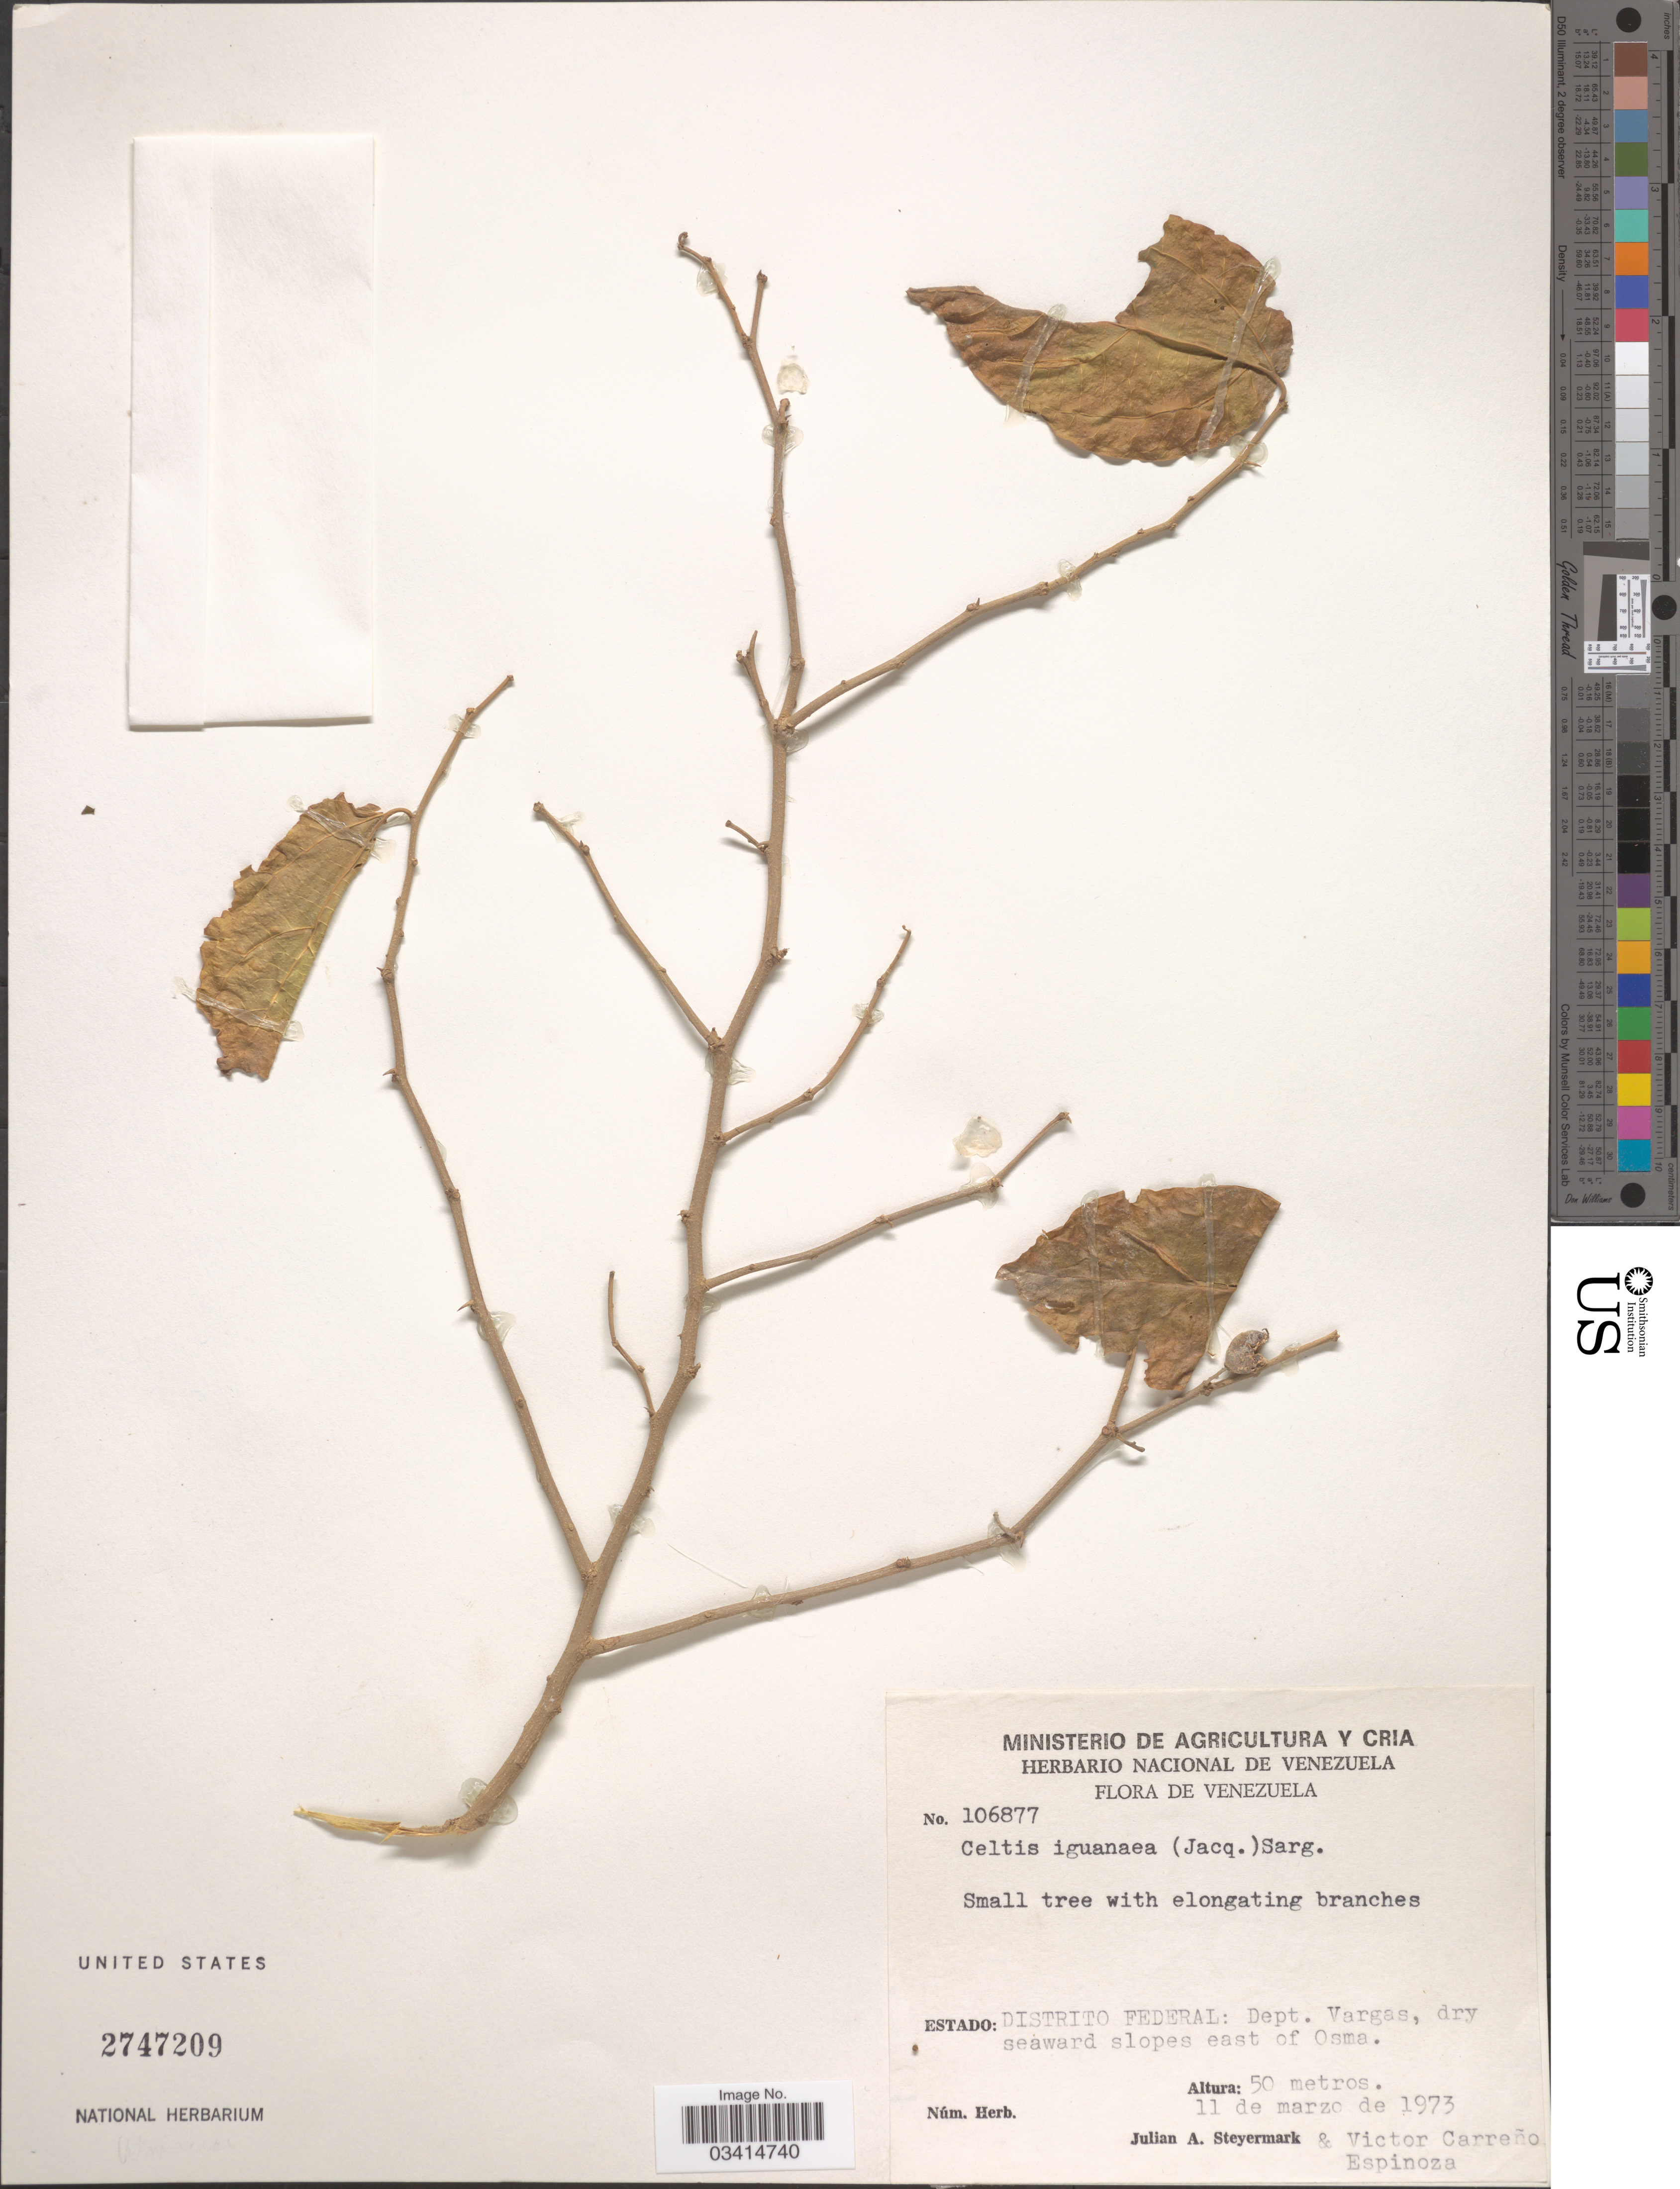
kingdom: Plantae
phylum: Tracheophyta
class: Magnoliopsida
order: Rosales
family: Cannabaceae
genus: Celtis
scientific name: Celtis iguanaea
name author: (Jacq.) Sarg.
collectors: J. Steyermark & V. Espinoza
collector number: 106877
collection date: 1973-03-11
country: Venezuela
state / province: Vargas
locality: Distrito Federal: Dept. Vargas, dry seaward slopes east of Osma.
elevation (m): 50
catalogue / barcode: US 2747209